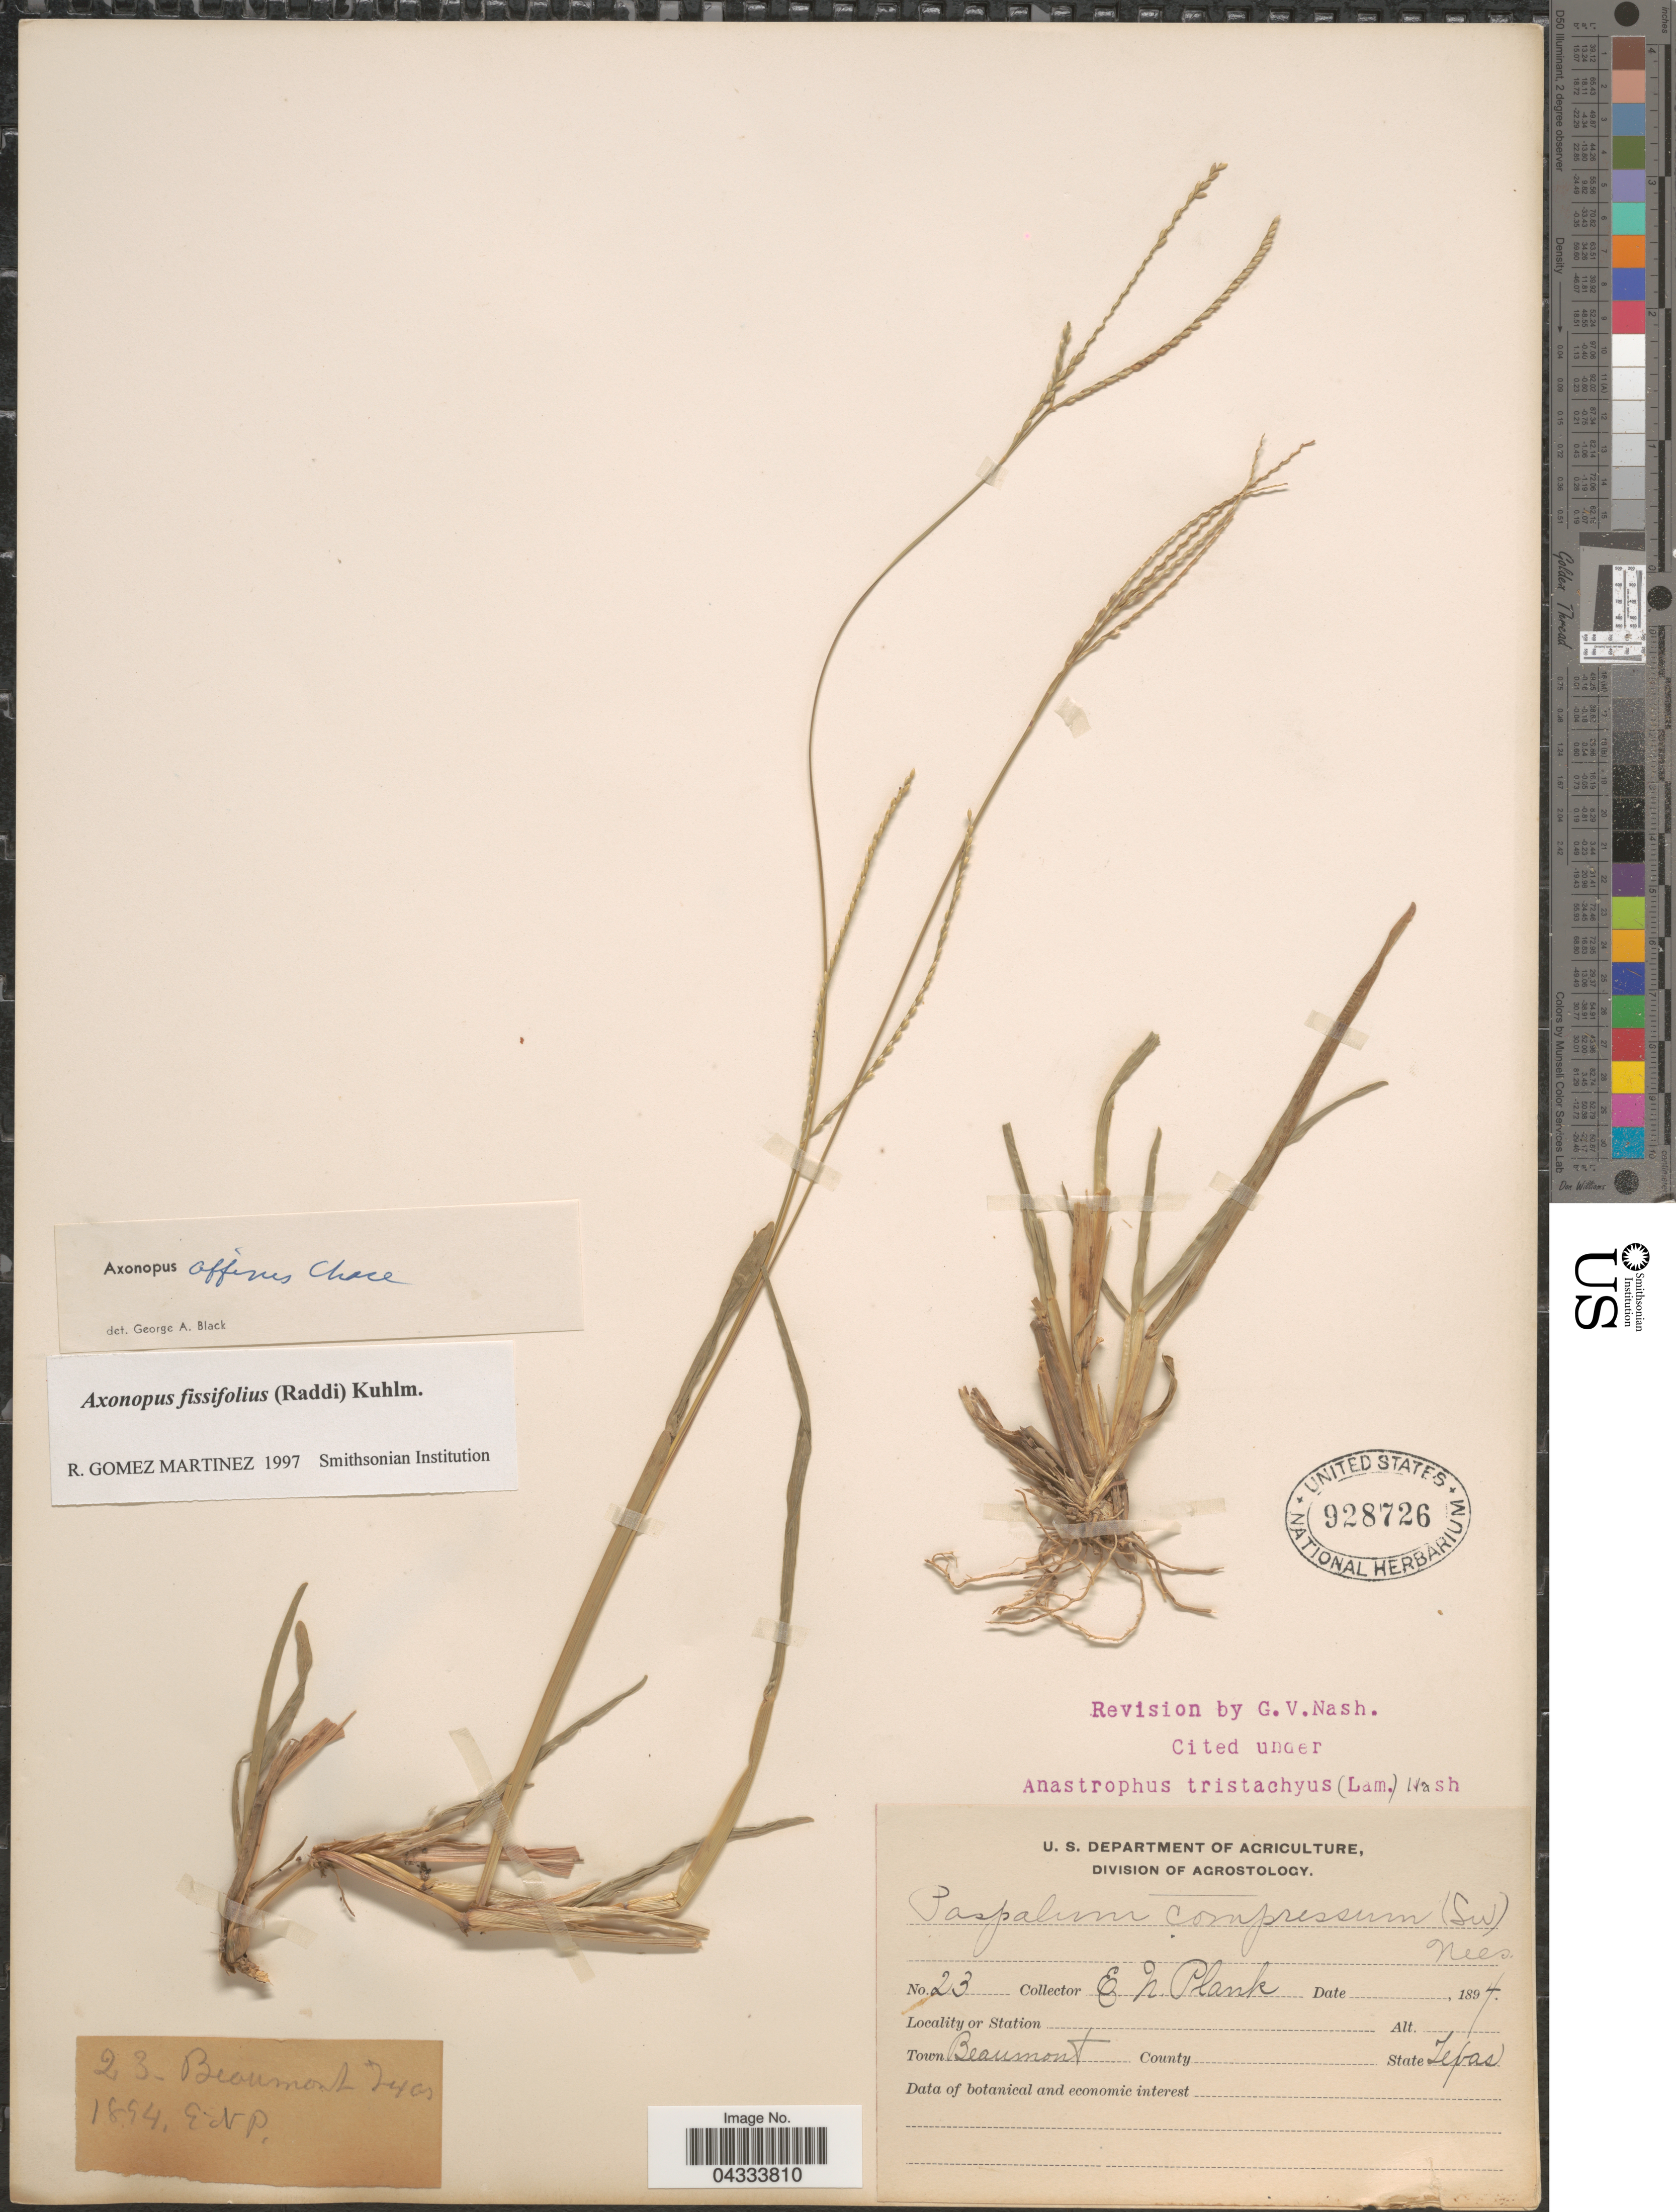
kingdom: Plantae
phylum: Tracheophyta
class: Liliopsida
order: Poales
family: Poaceae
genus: Axonopus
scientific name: Axonopus fissifolius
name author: (Raddi) Kuhlm.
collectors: E. Plank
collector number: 23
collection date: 1894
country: United States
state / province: Texas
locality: Town Beaumont.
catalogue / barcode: US 928726